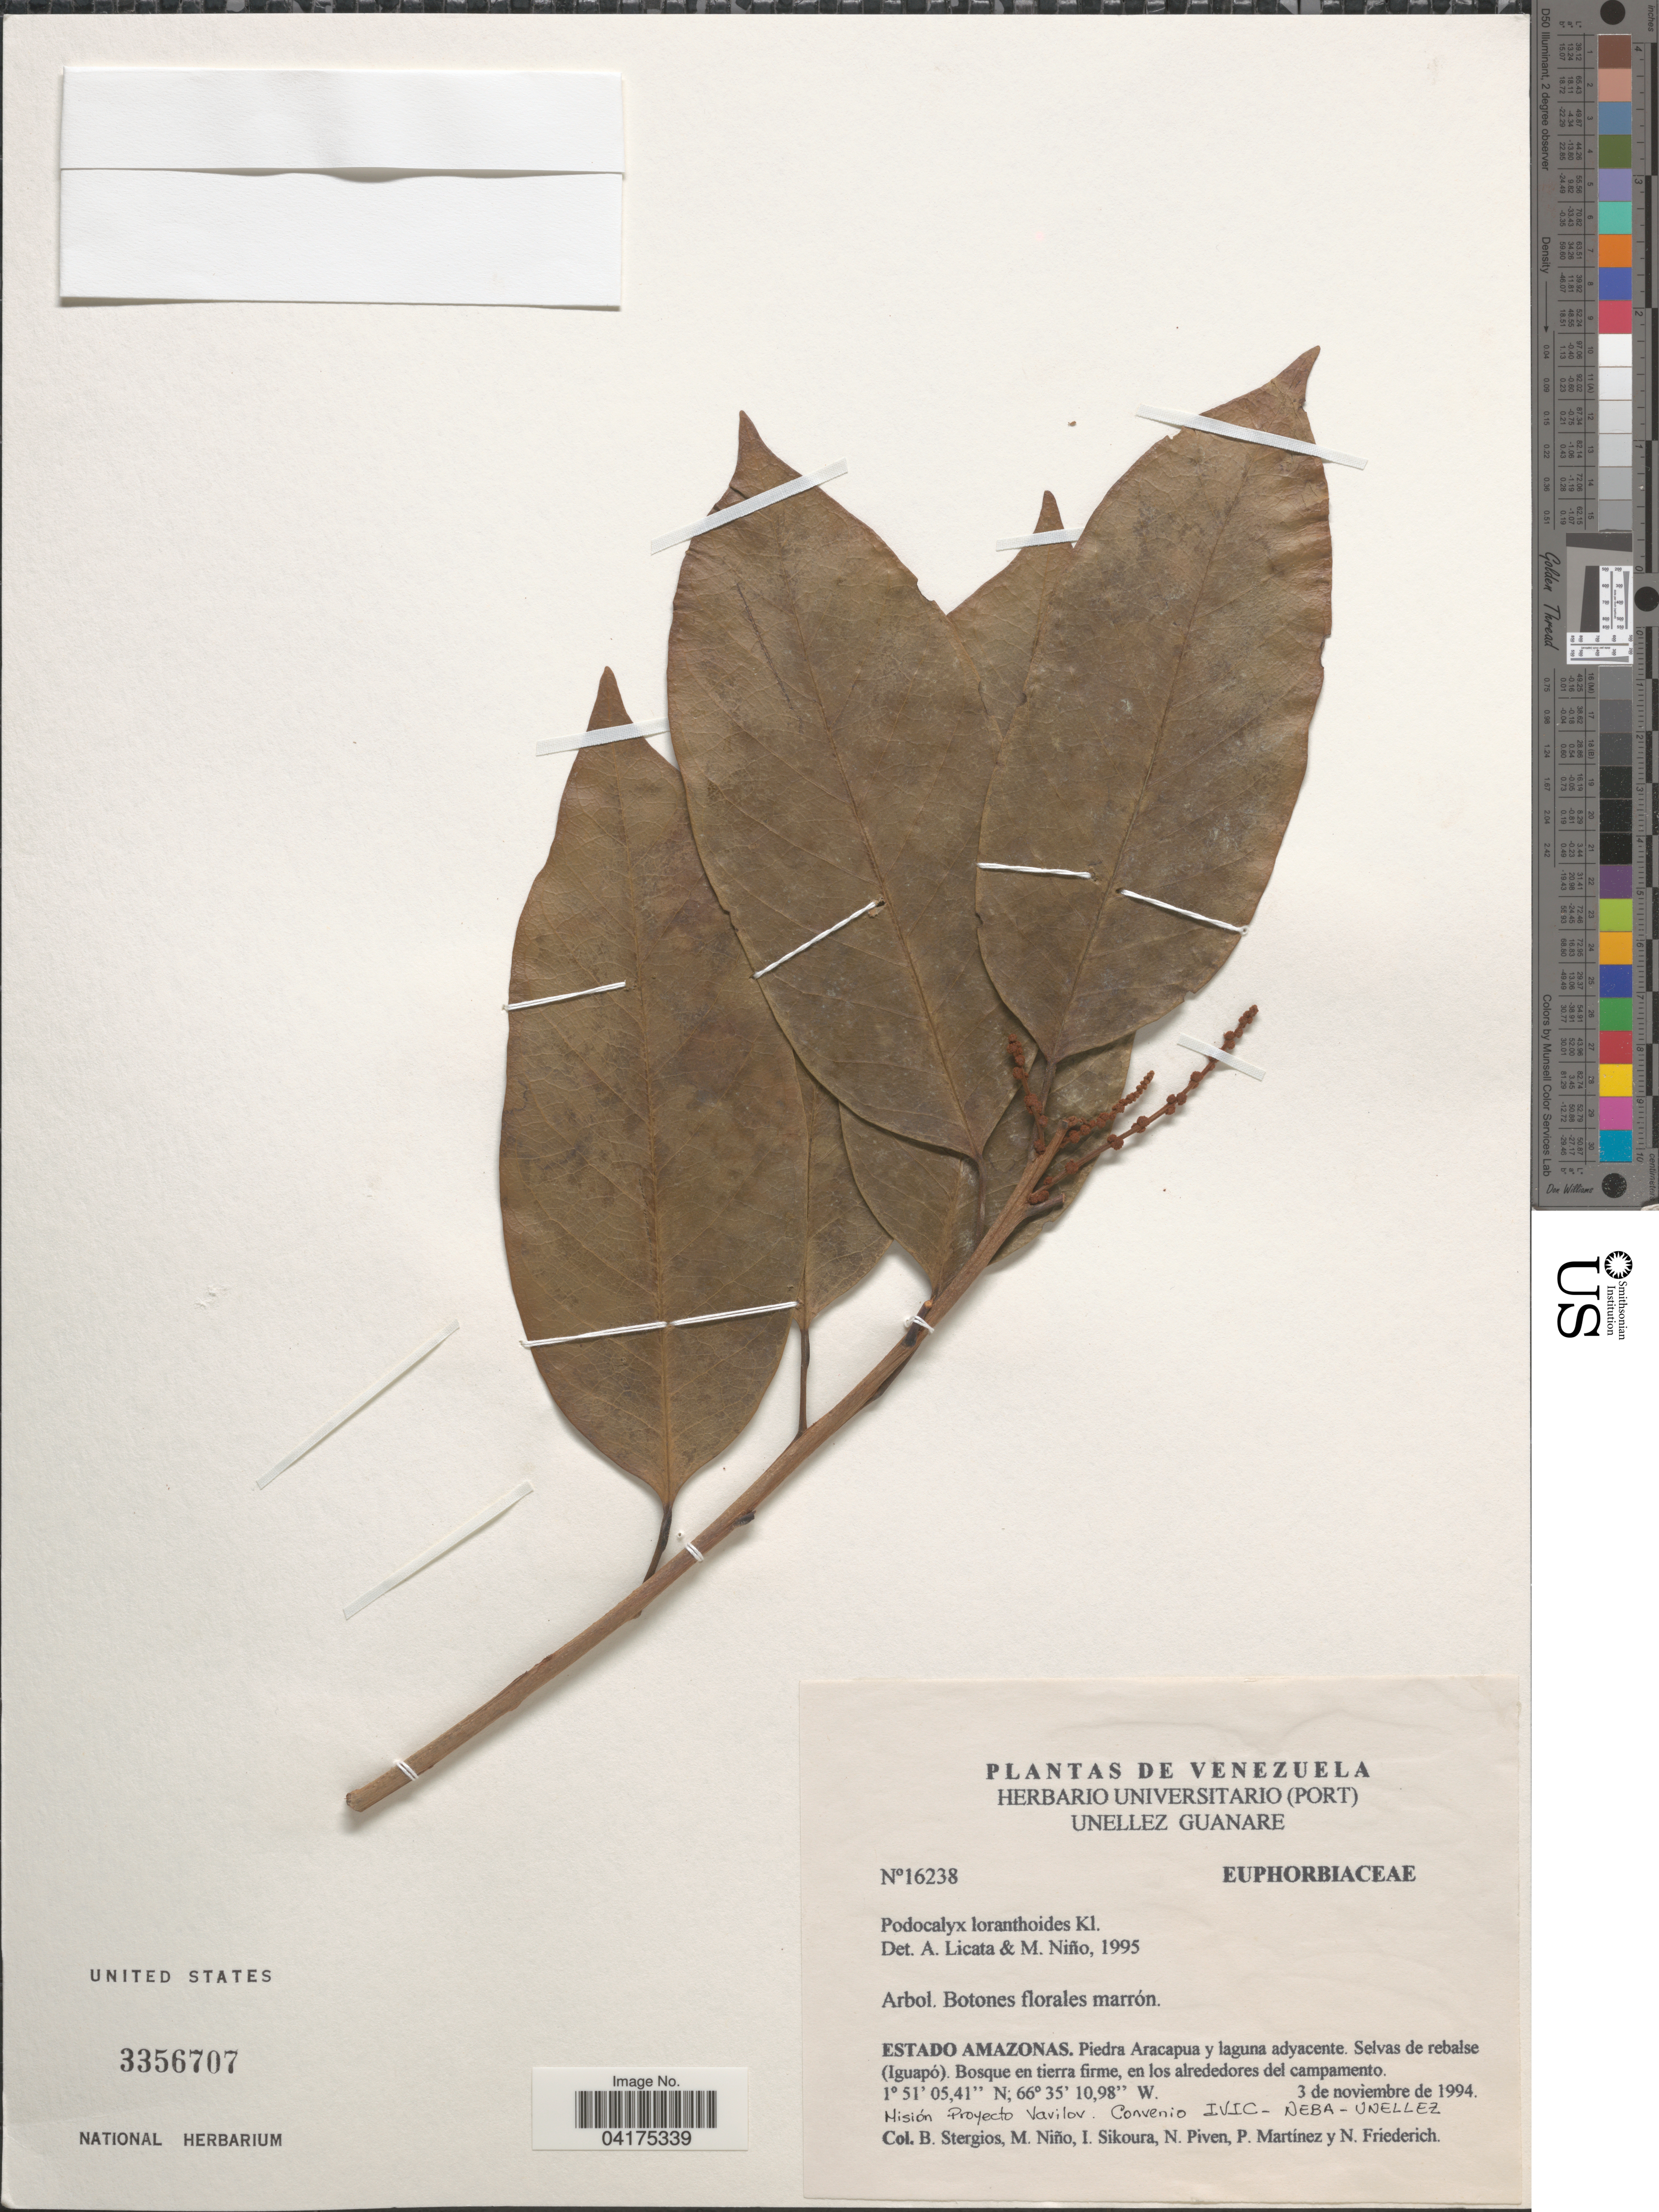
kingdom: Plantae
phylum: Tracheophyta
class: Magnoliopsida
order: Malpighiales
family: Picrodendraceae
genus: Podocalyx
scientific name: Podocalyx loranthoides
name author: Klotzsch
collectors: B. G. Stergios, S. M. Niño, I. Sikoura, N. Piven & et al.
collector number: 16238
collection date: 1994-11-03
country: Venezuela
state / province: Amazonas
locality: Piedra Aracapua y laguna adyacente. Selvas de rebalse (Iguapó).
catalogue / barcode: US 3356707